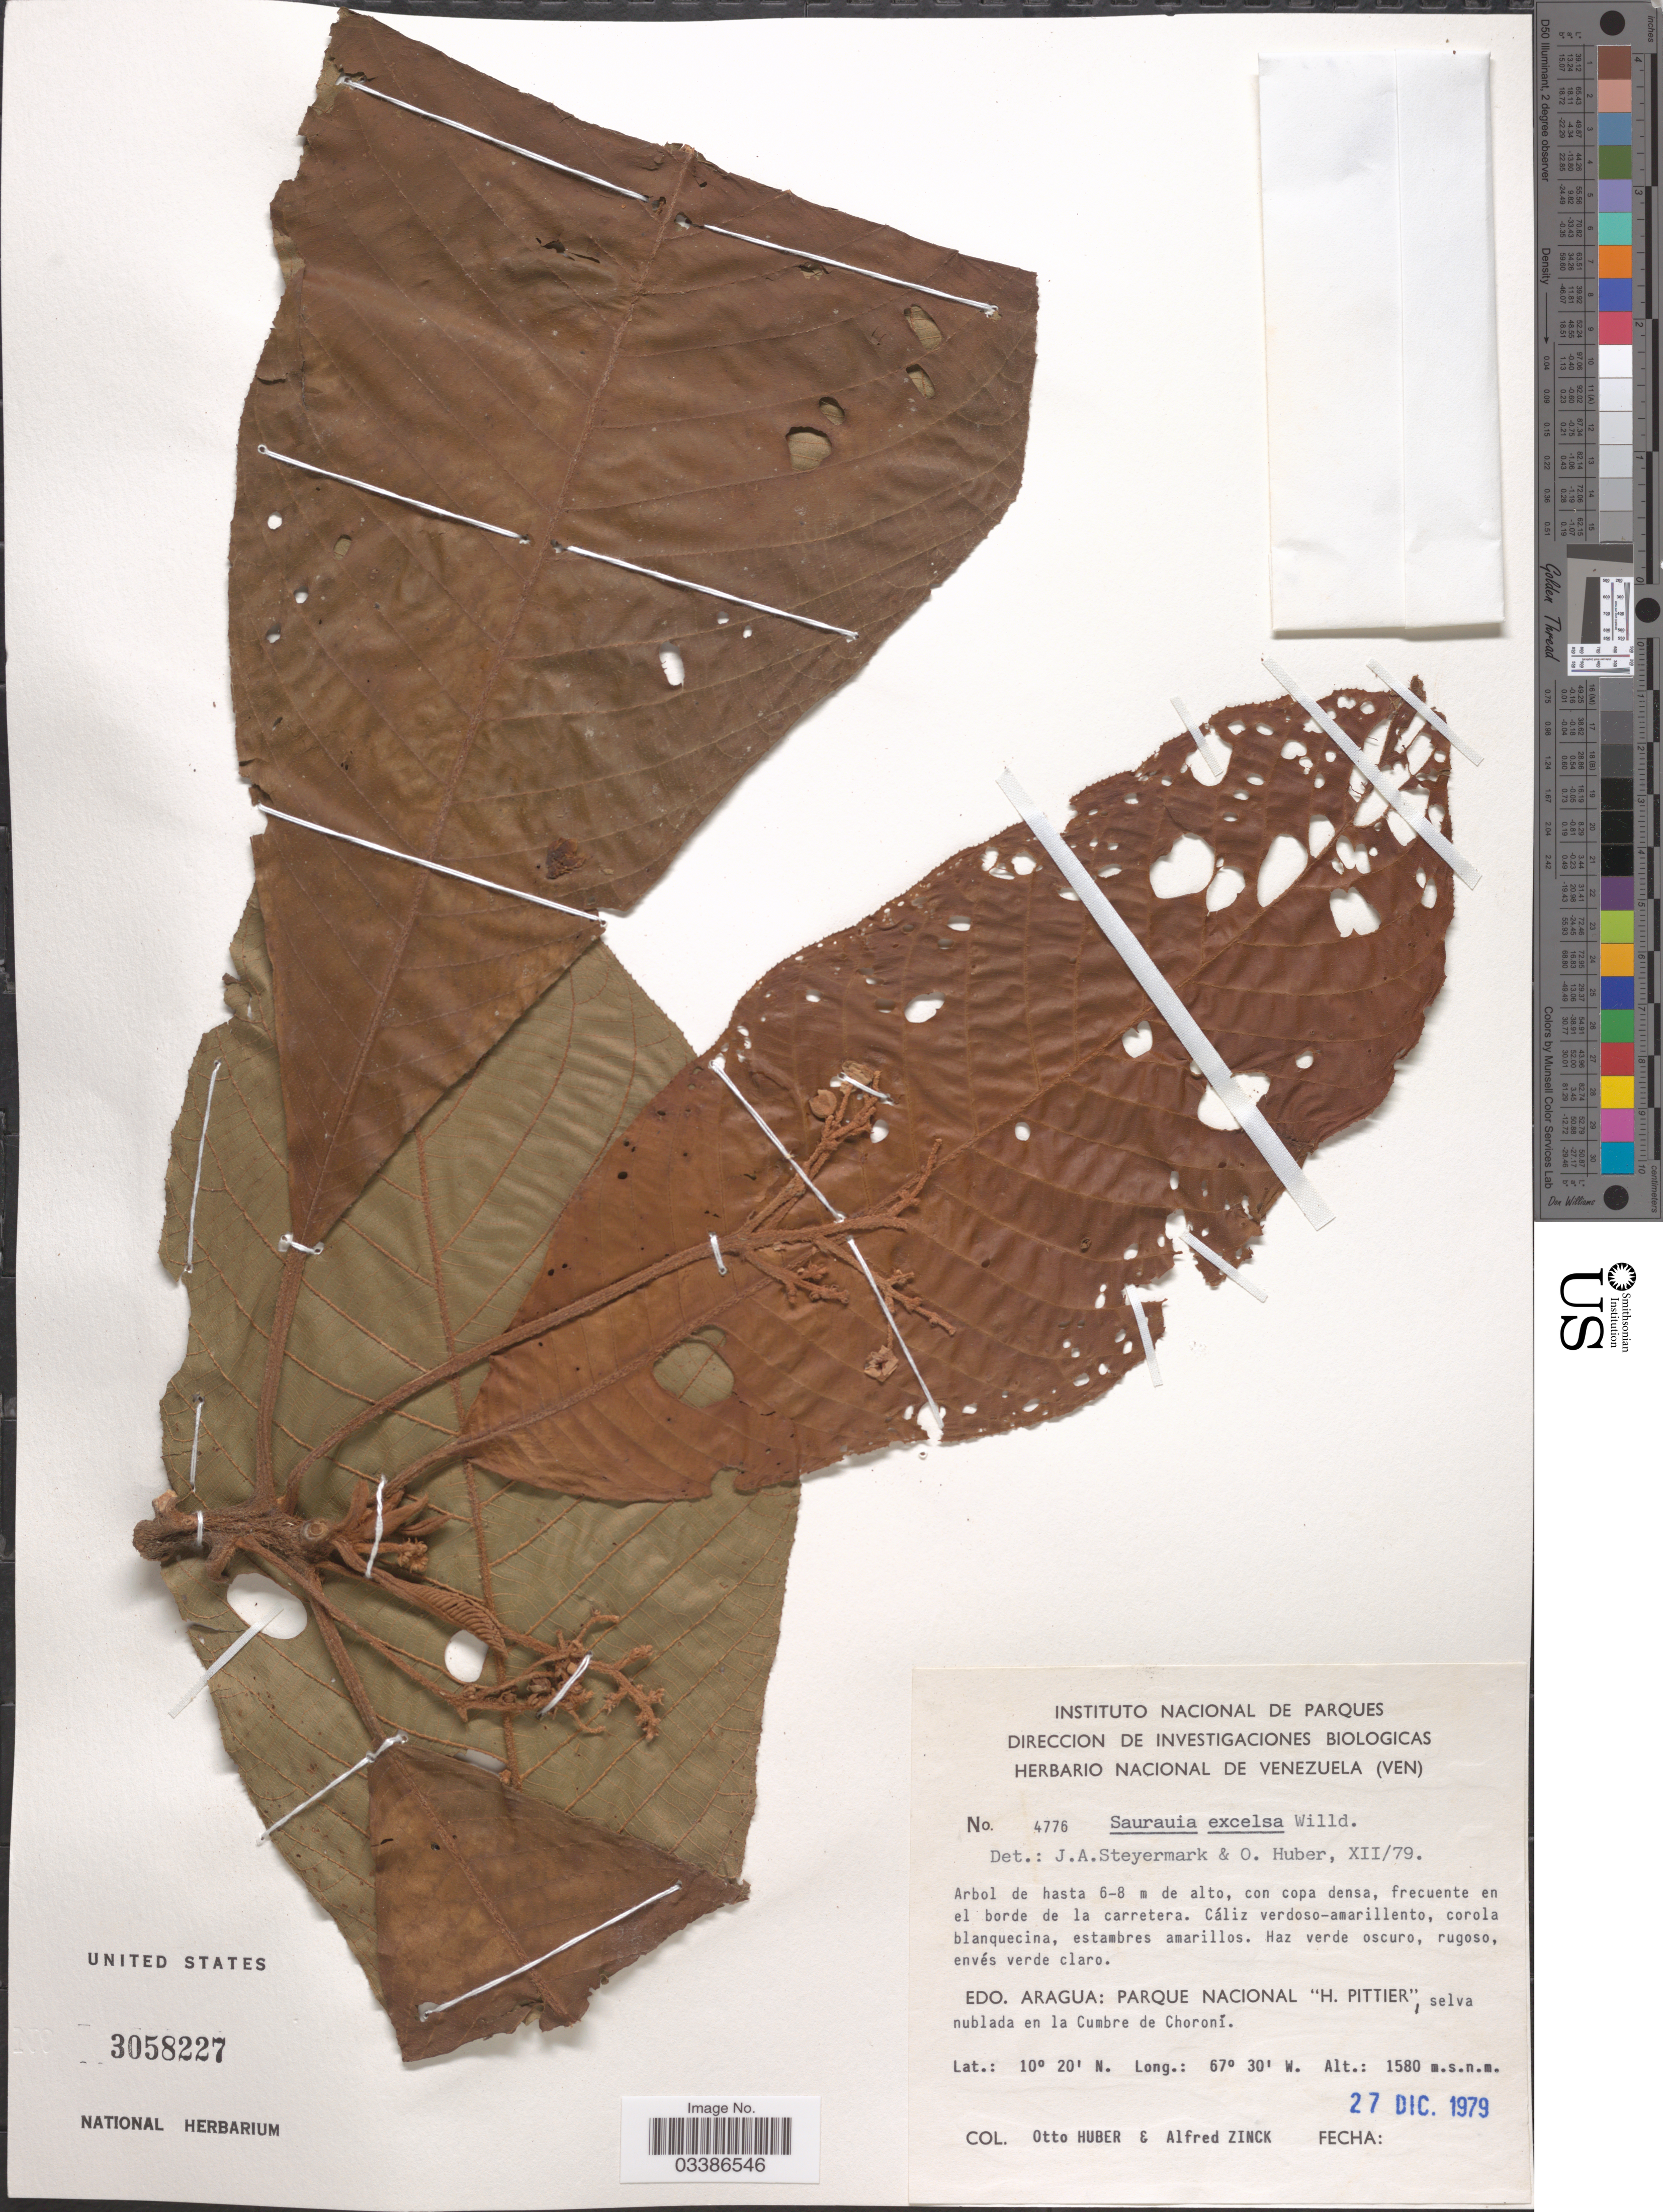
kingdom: Plantae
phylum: Tracheophyta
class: Magnoliopsida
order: Ericales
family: Actinidiaceae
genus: Saurauia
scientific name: Saurauia excelsa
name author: Willd.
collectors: O. Huber & A. Zinck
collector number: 4776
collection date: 1979-12-27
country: Venezuela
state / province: Aragua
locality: Parque Nacional "H. Pittier", selva nublada en la Cumbre de Choroní.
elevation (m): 1580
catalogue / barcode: US 3058227